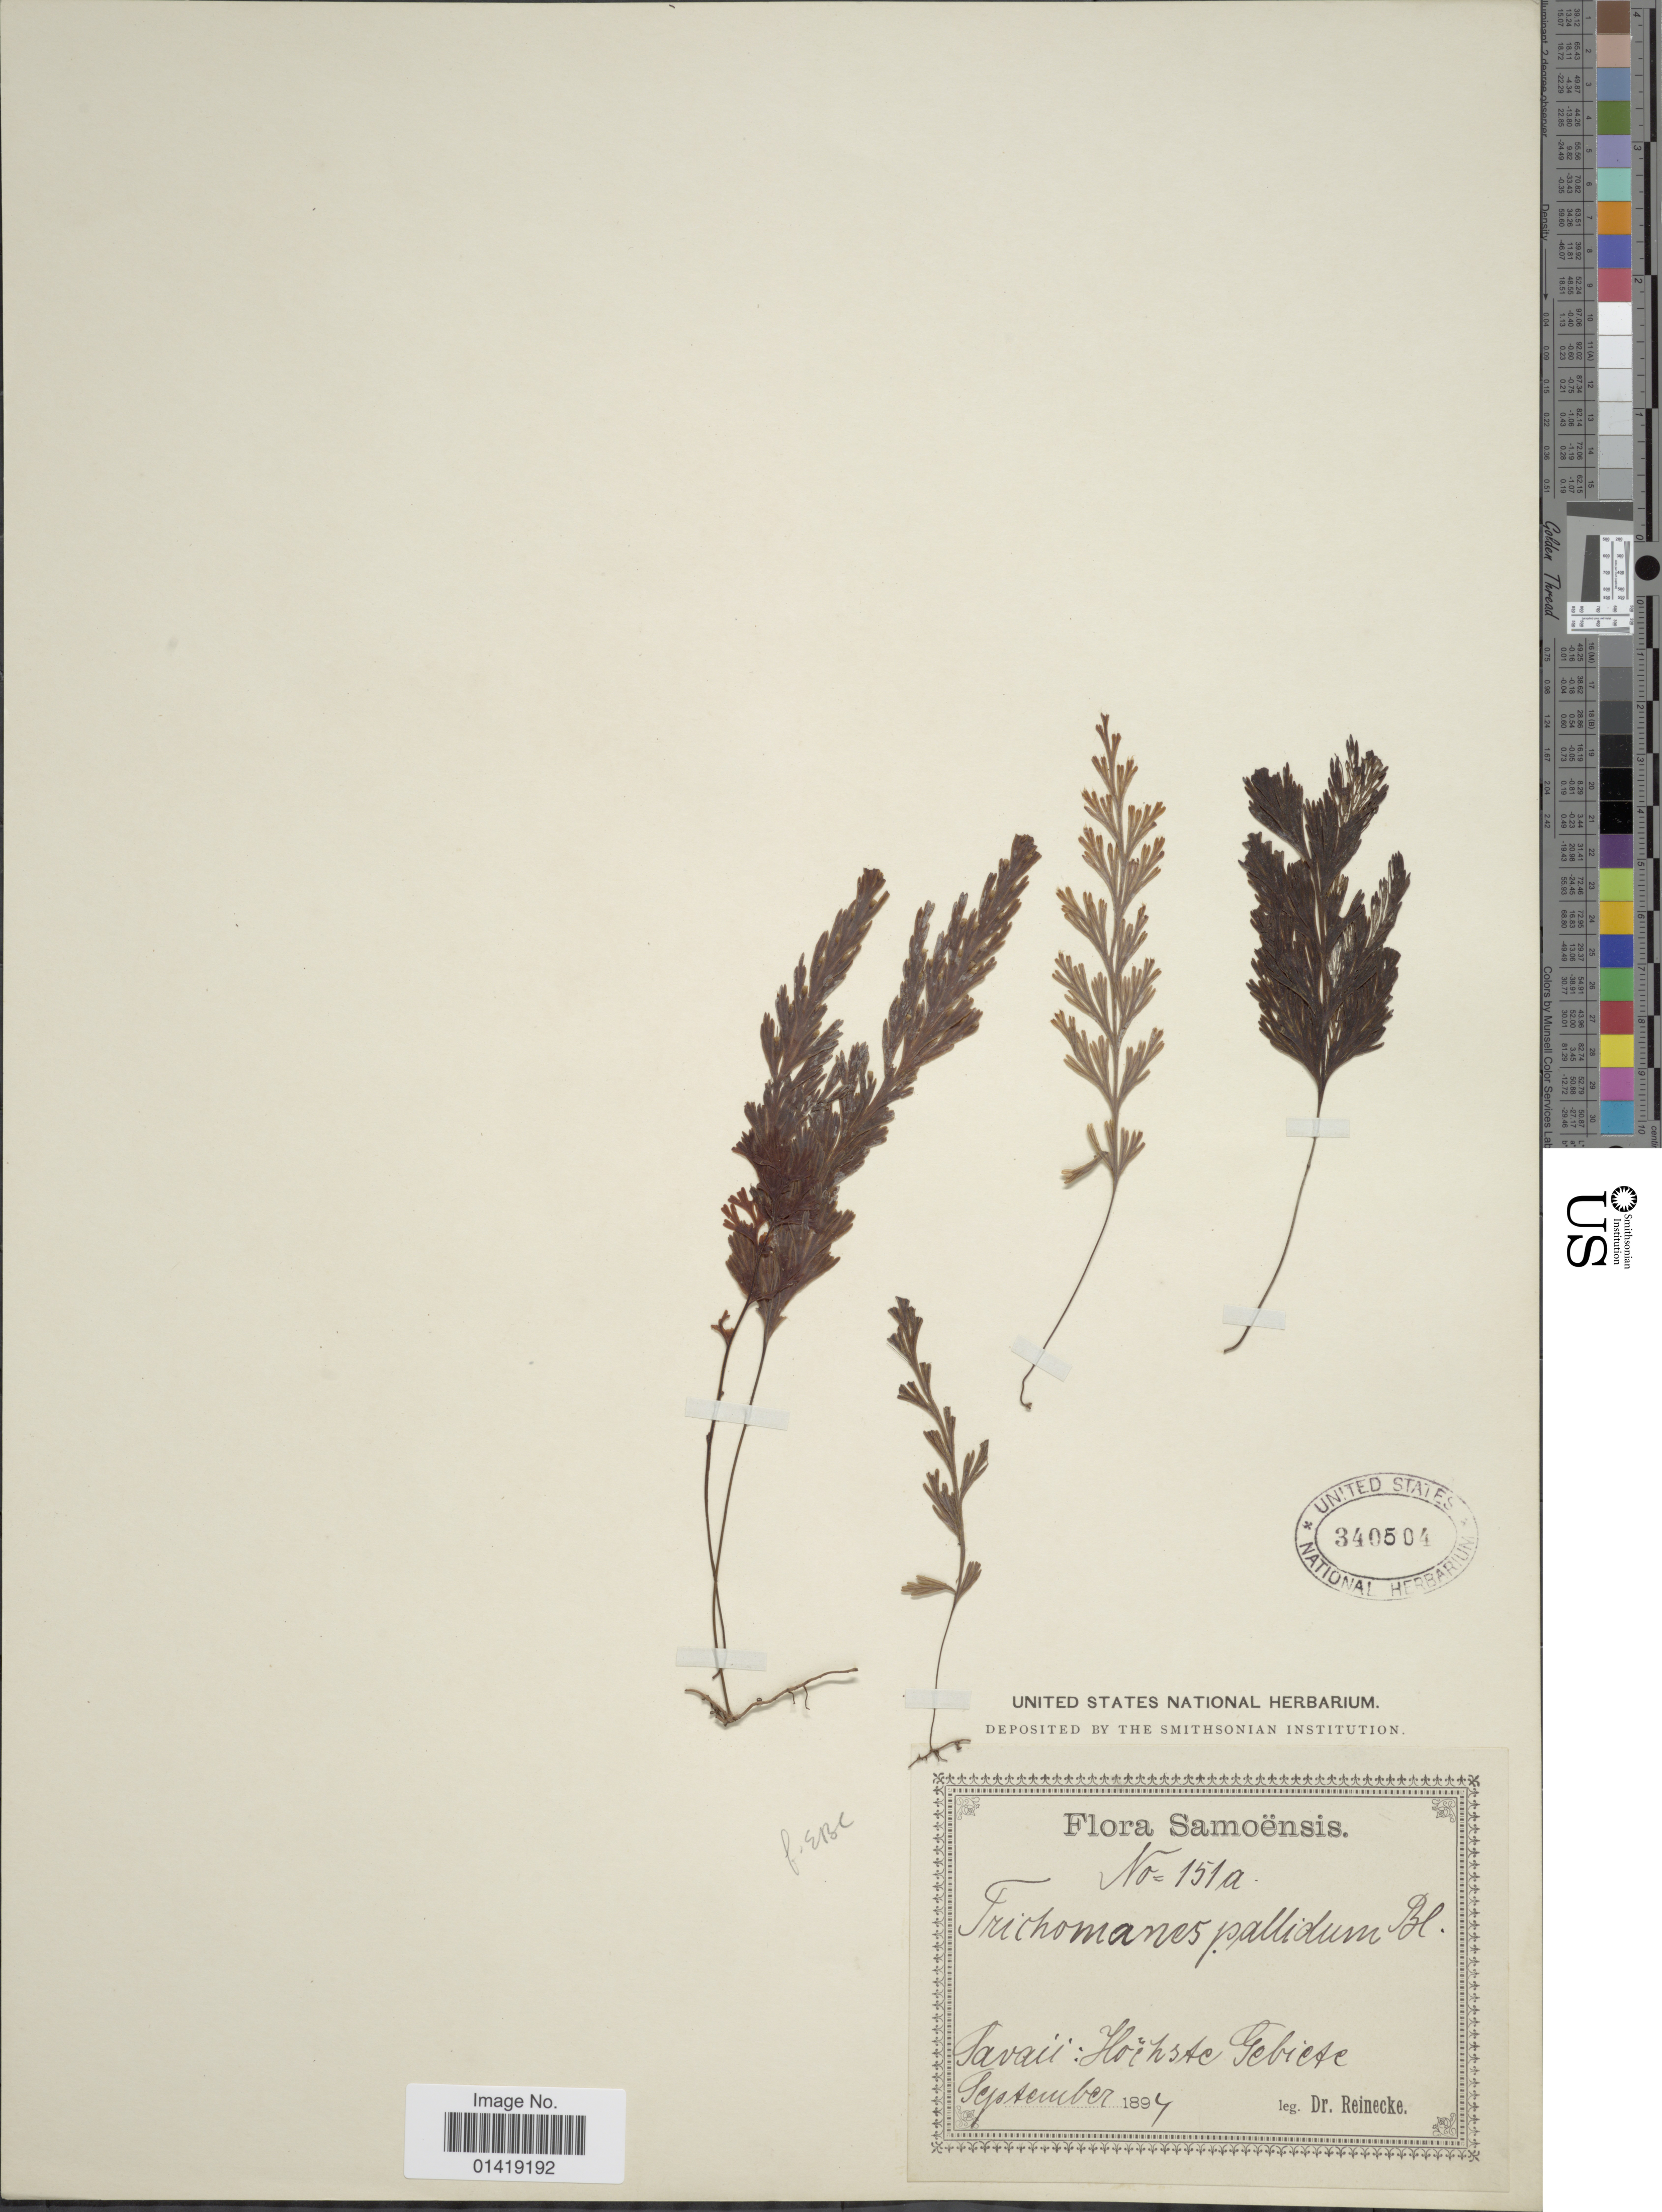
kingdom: Plantae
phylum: Tracheophyta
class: Polypodiopsida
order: Hymenophyllales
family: Hymenophyllaceae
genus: Hymenophyllum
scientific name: Hymenophyllum pallidum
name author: (Blume) Ebihara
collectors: -- Reinecke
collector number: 151a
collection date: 1894-09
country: Samoa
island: Savai'i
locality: Savaii Hochstge gebiete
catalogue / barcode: US 340504